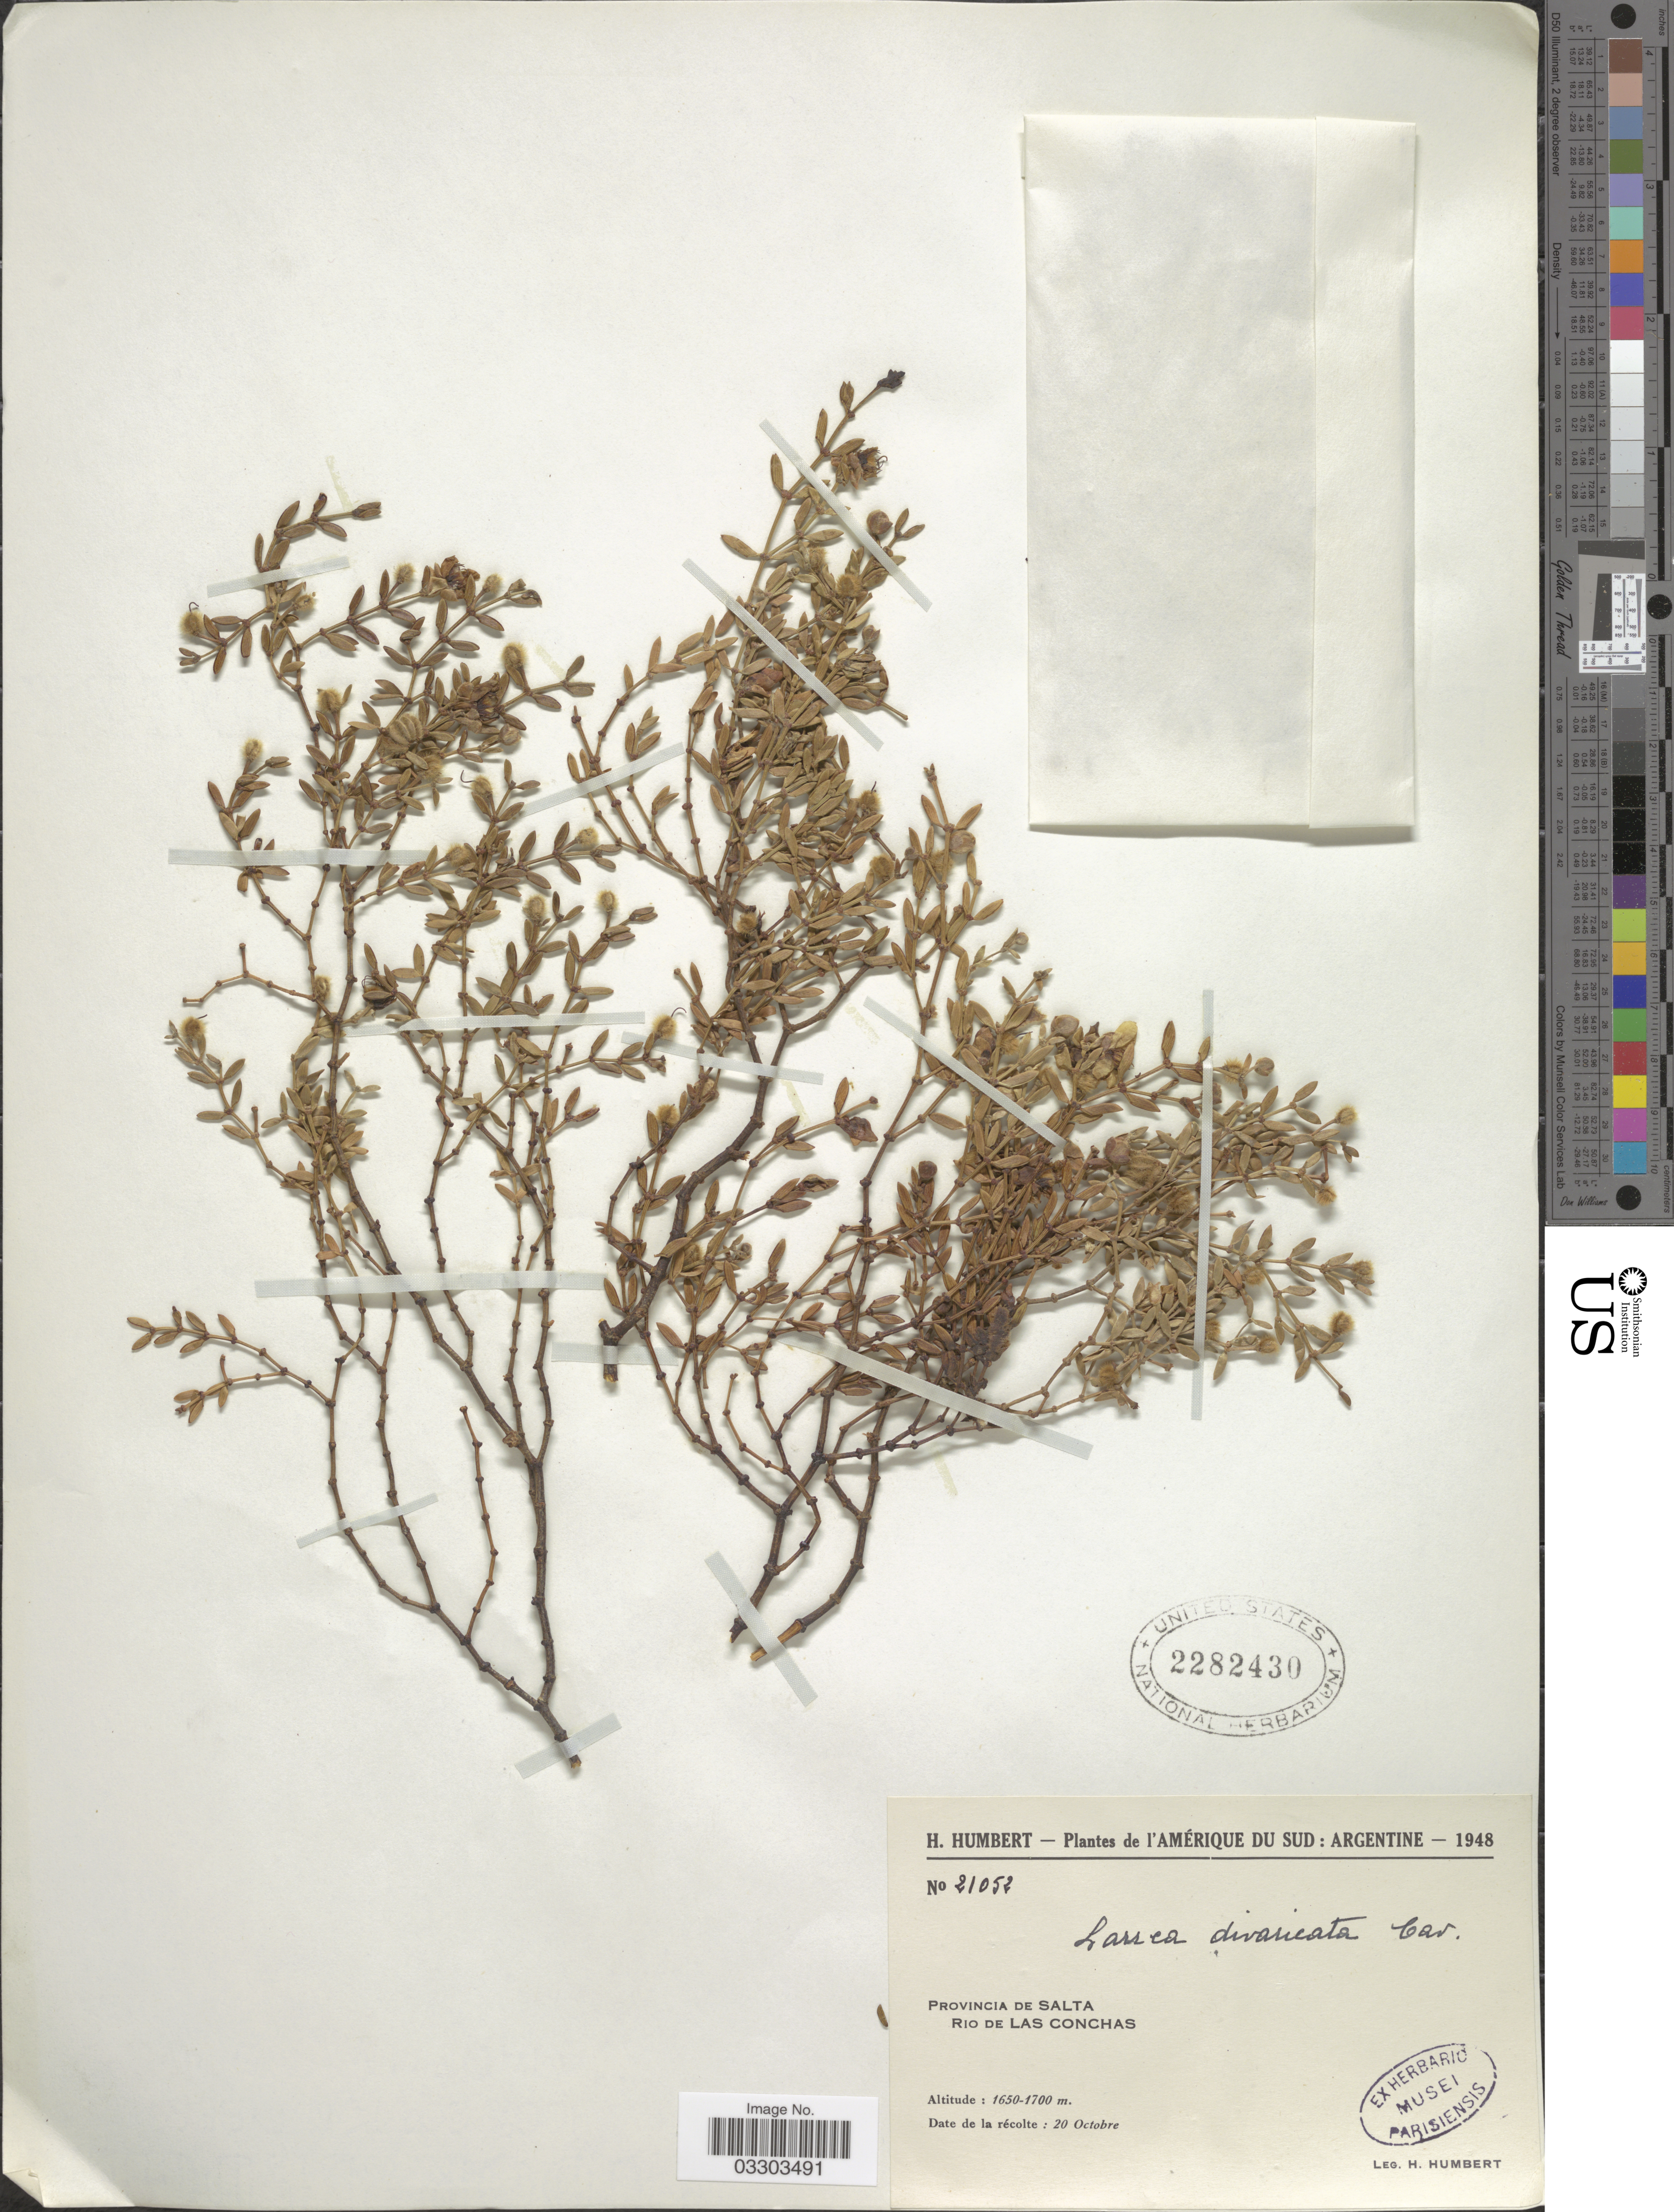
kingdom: Plantae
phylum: Tracheophyta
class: Magnoliopsida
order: Zygophyllales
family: Zygophyllaceae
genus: Larrea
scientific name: Larrea divaricata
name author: Cav.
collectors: H. Humbert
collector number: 21052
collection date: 1948-10-20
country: Argentina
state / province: Salta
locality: Rio de Las Conchas.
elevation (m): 1650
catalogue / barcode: US 2282430